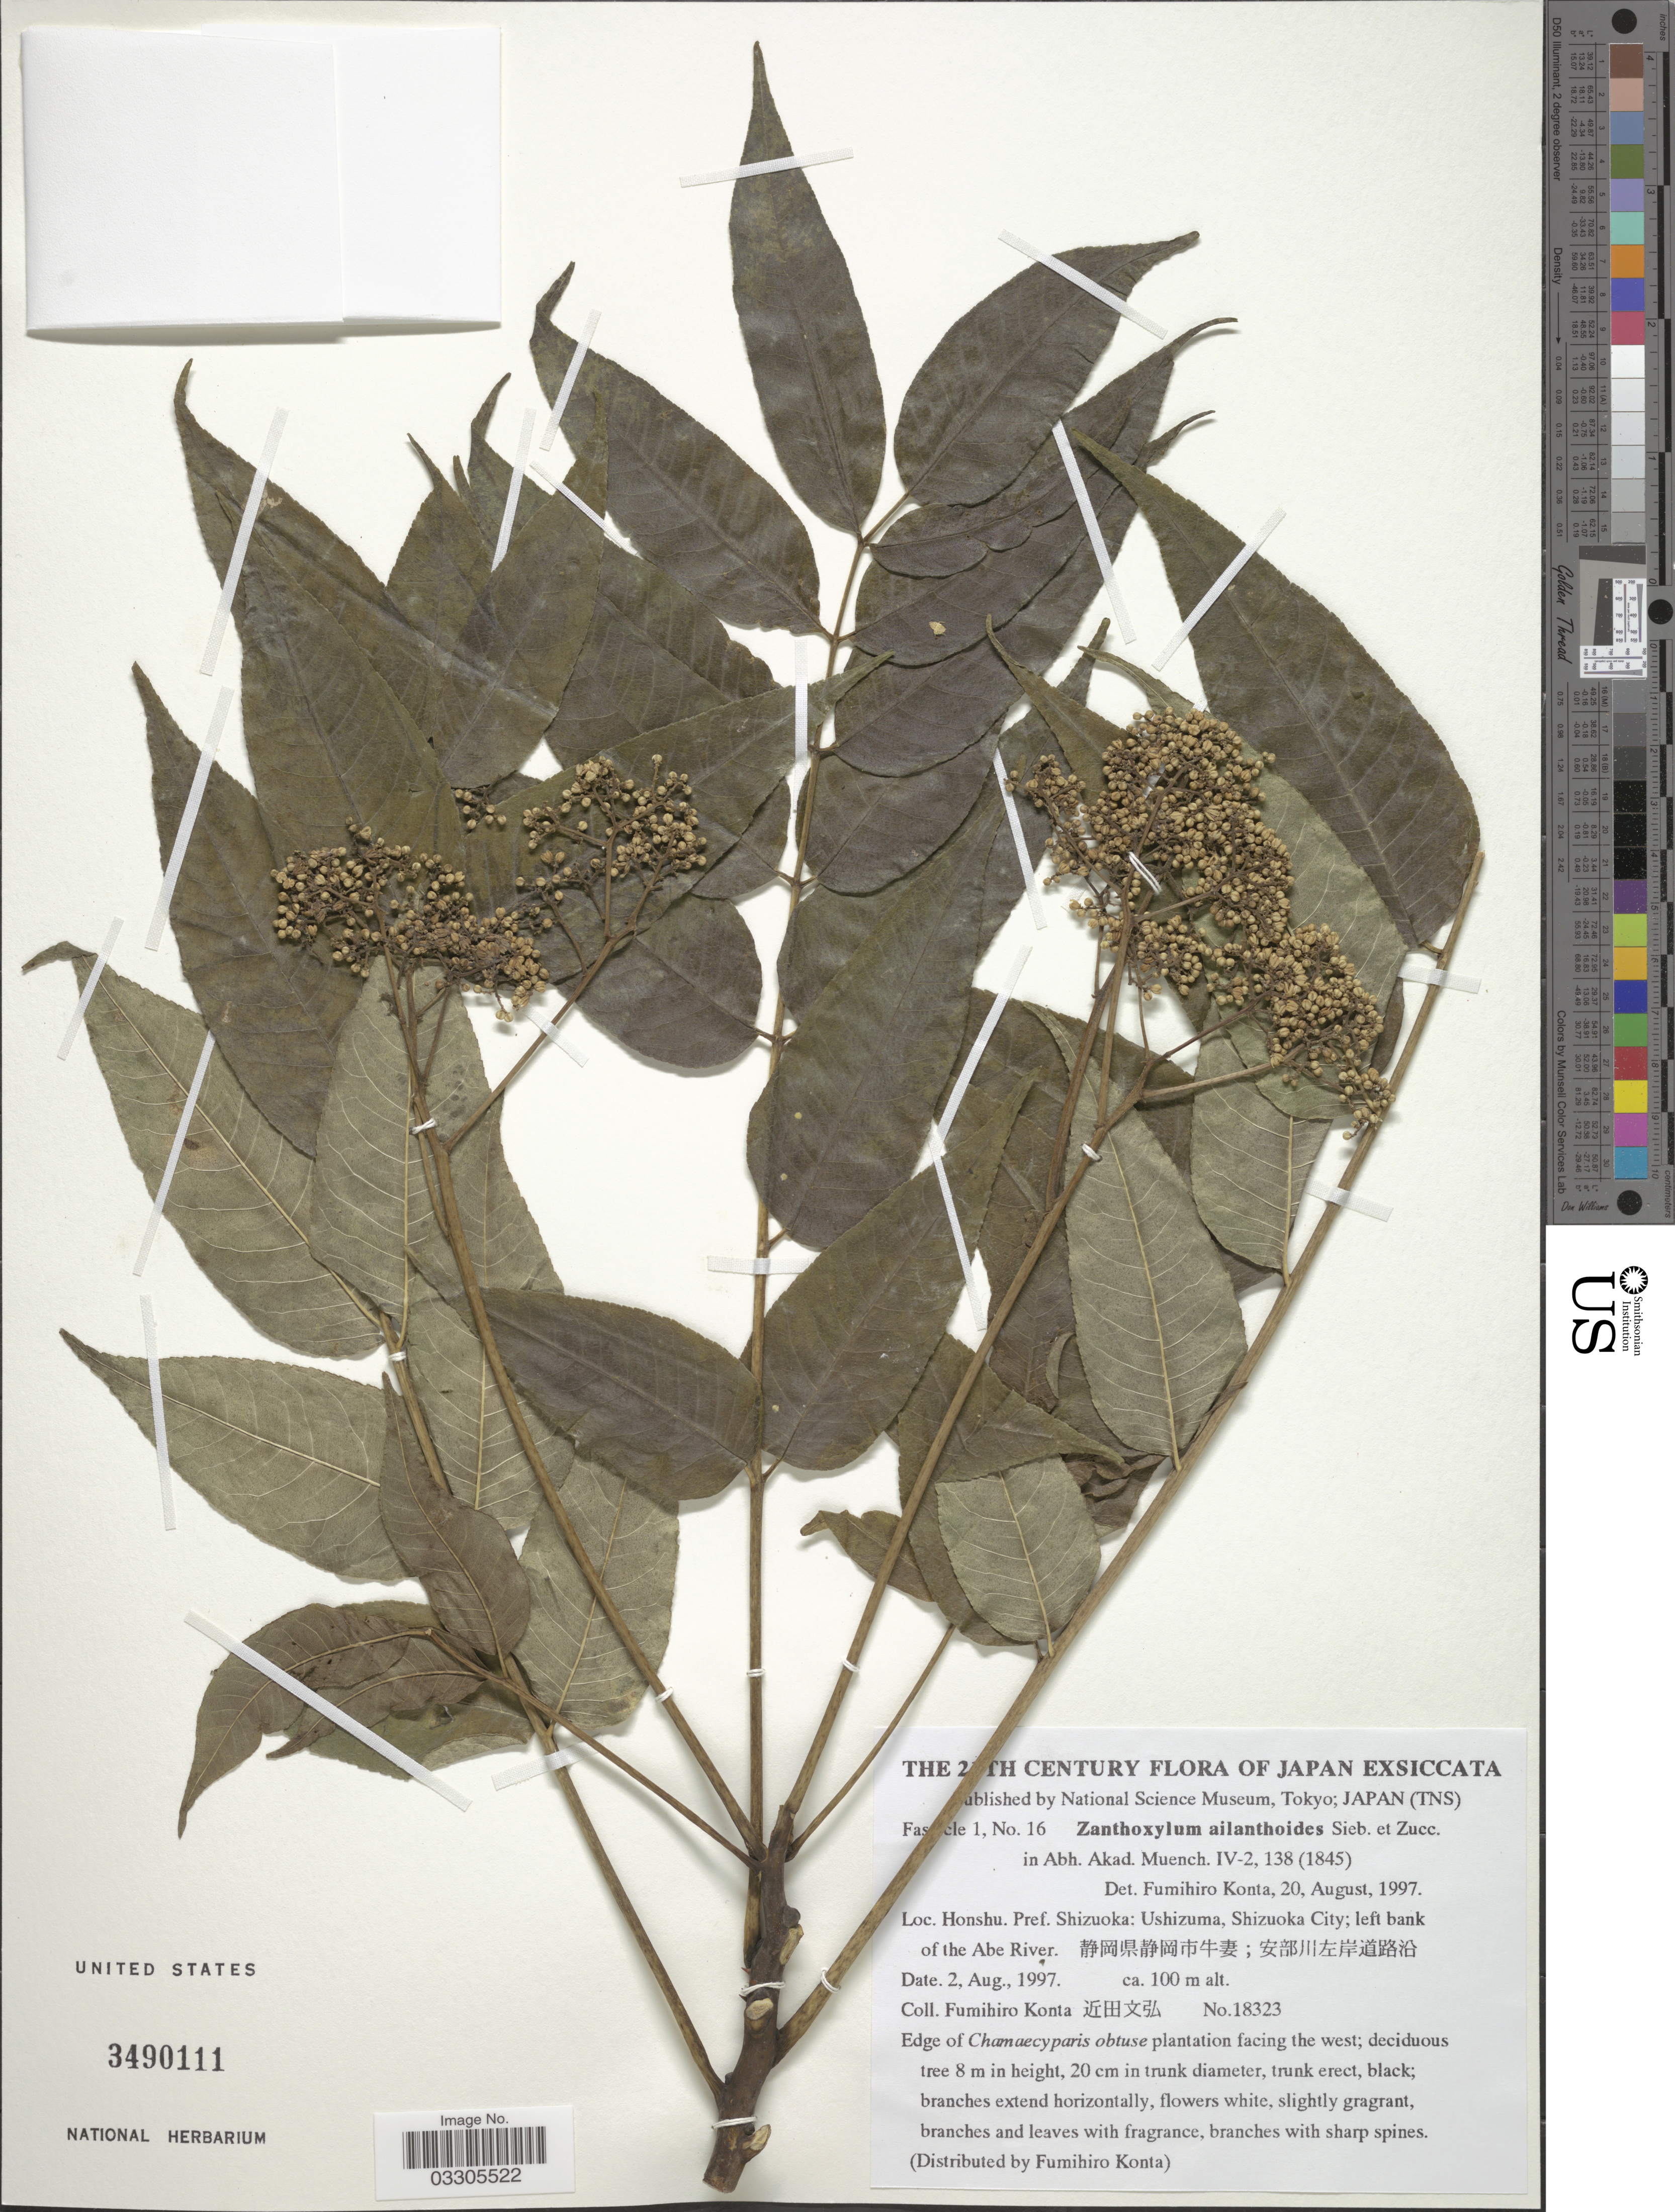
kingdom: Plantae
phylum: Tracheophyta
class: Magnoliopsida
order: Sapindales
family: Rutaceae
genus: Zanthoxylum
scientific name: Zanthoxylum ailanthoides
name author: Siebold & Zucc.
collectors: F. Konta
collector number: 18323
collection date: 1997-08-02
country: Japan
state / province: Sizuoka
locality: Honshu, Pref. Shizuoka: Ushizuma, Shizuoka City; left bank of the Abe River.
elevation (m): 100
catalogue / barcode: US 3490111